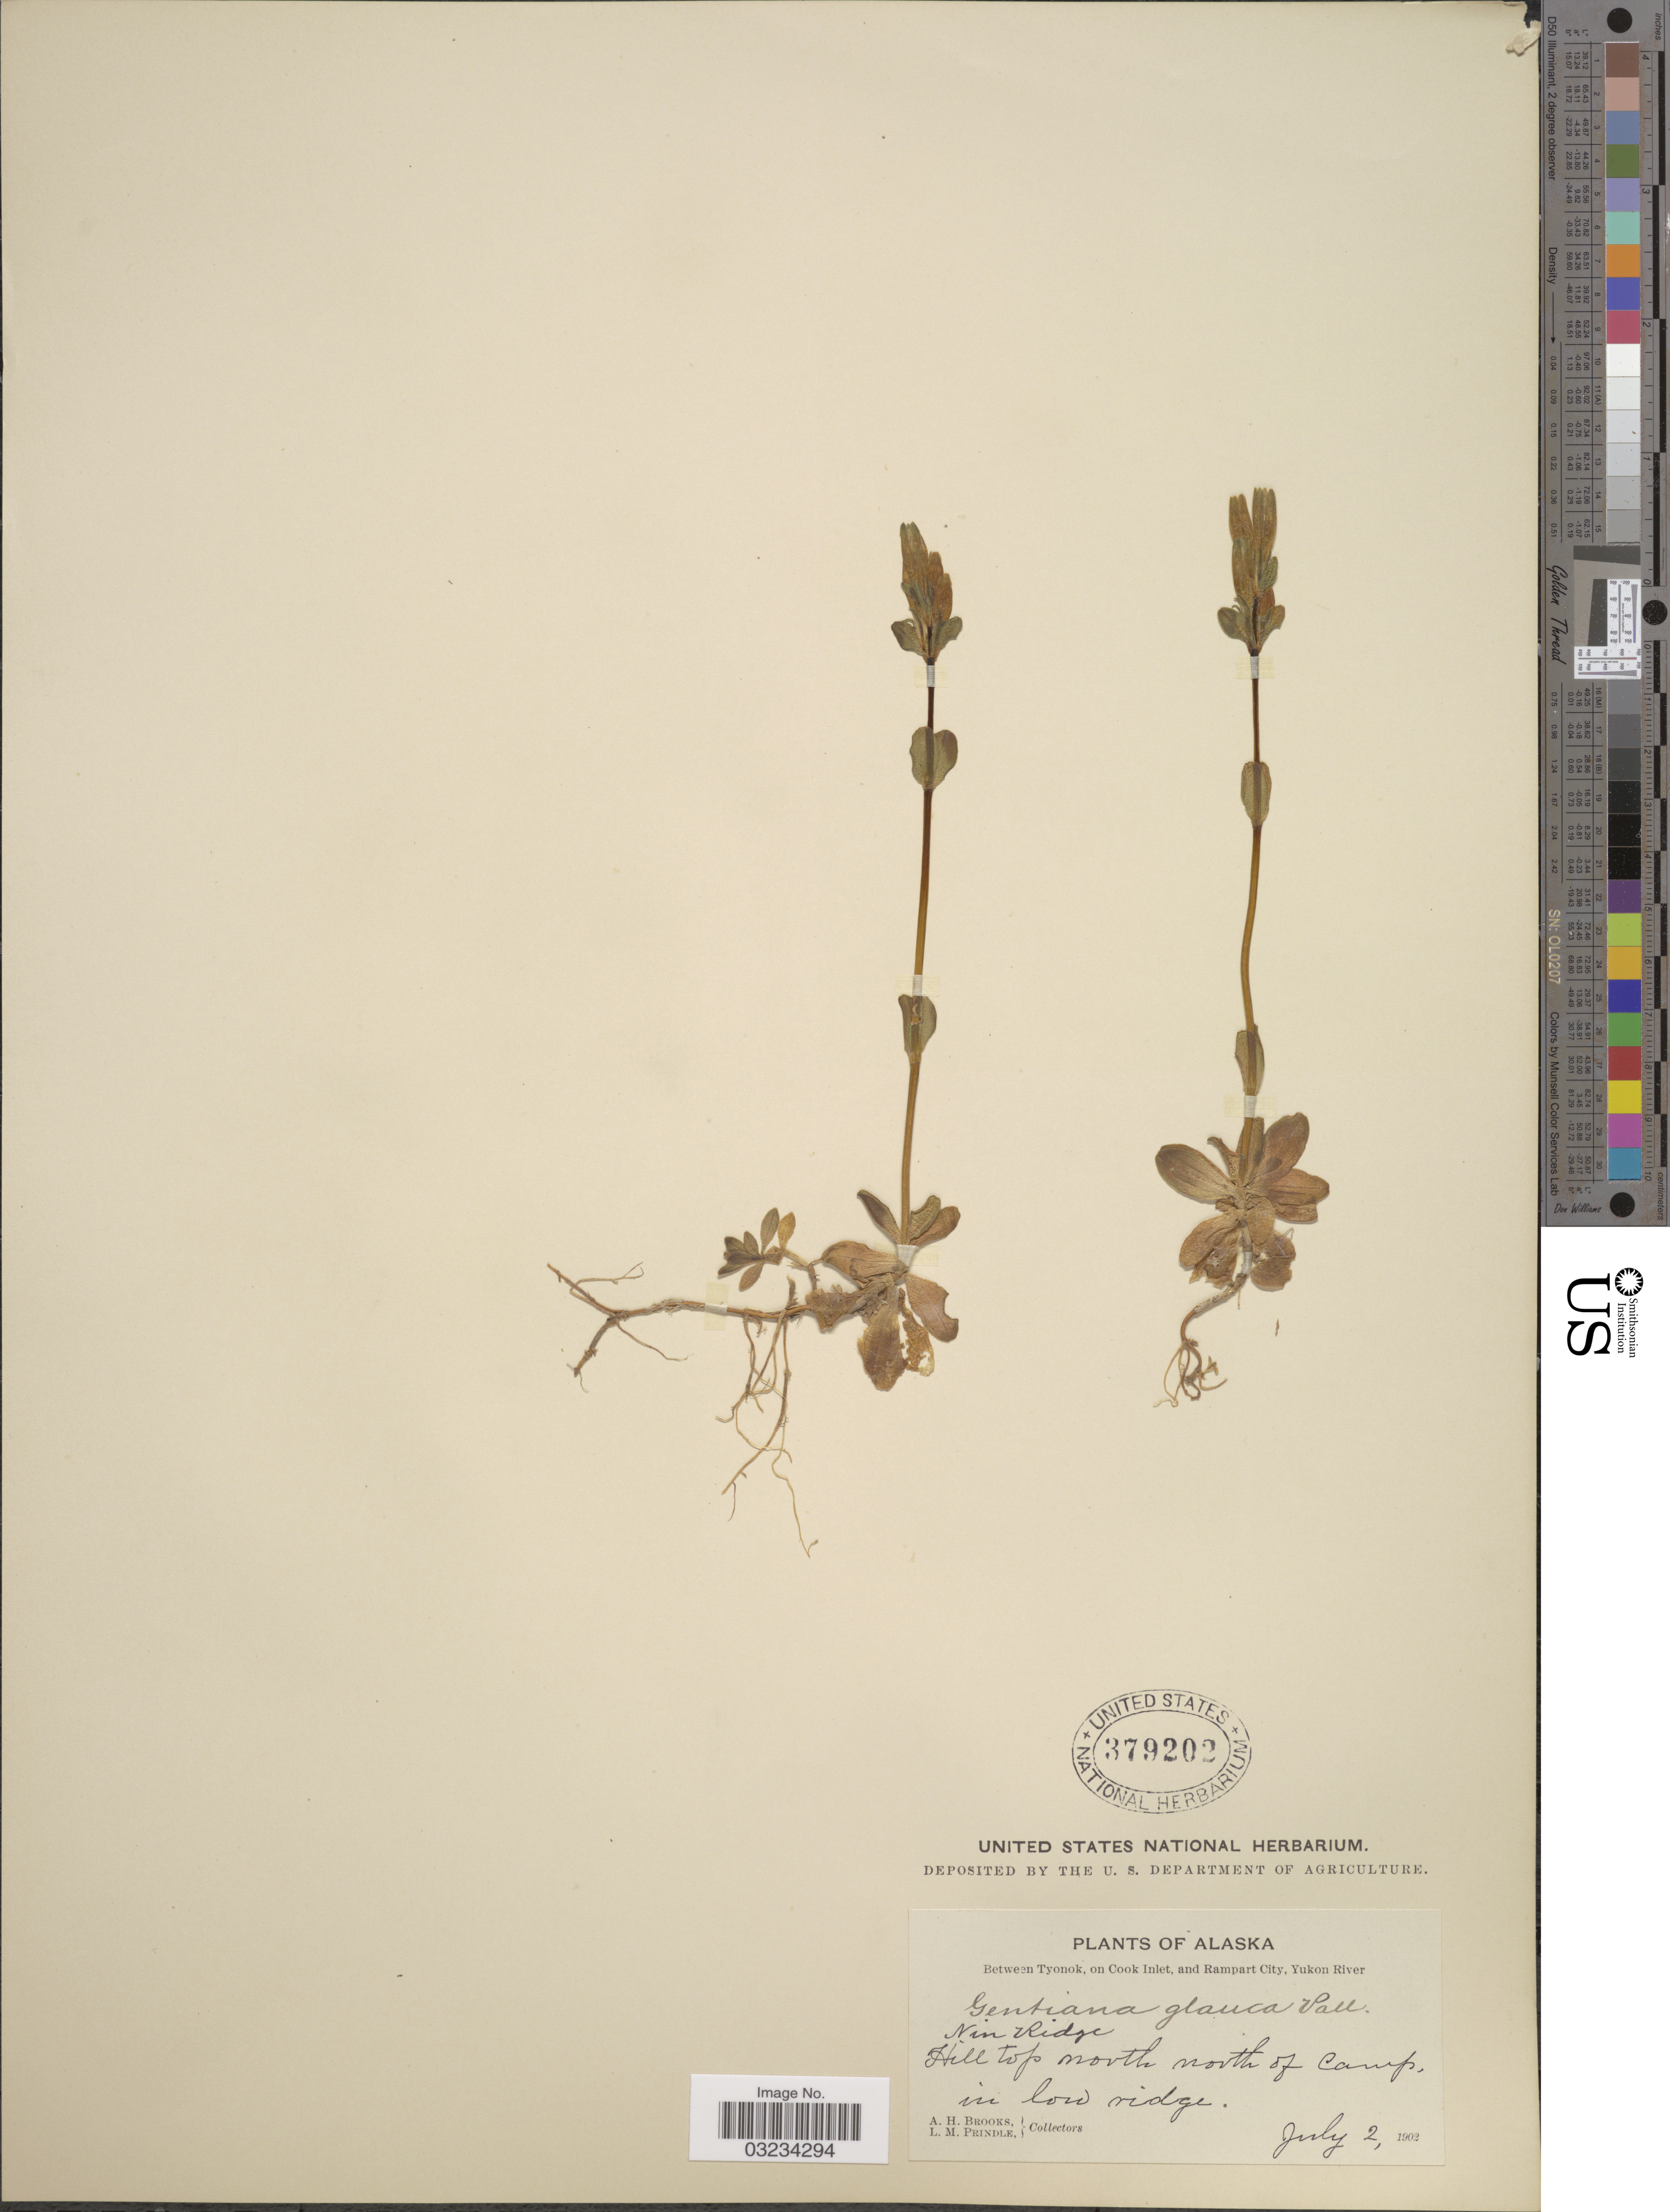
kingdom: Plantae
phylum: Tracheophyta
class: Magnoliopsida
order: Gentianales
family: Gentianaceae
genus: Gentiana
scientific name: Gentiana glauca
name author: Pall.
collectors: A. Brooks & L. Prindle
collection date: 1902-07-02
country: United States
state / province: Alaska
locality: Between Tyonok, on Cook Inlet, and Rampart City, Yukon River. Nin Ridge. Hill top north, north of Camp.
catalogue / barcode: US 379202